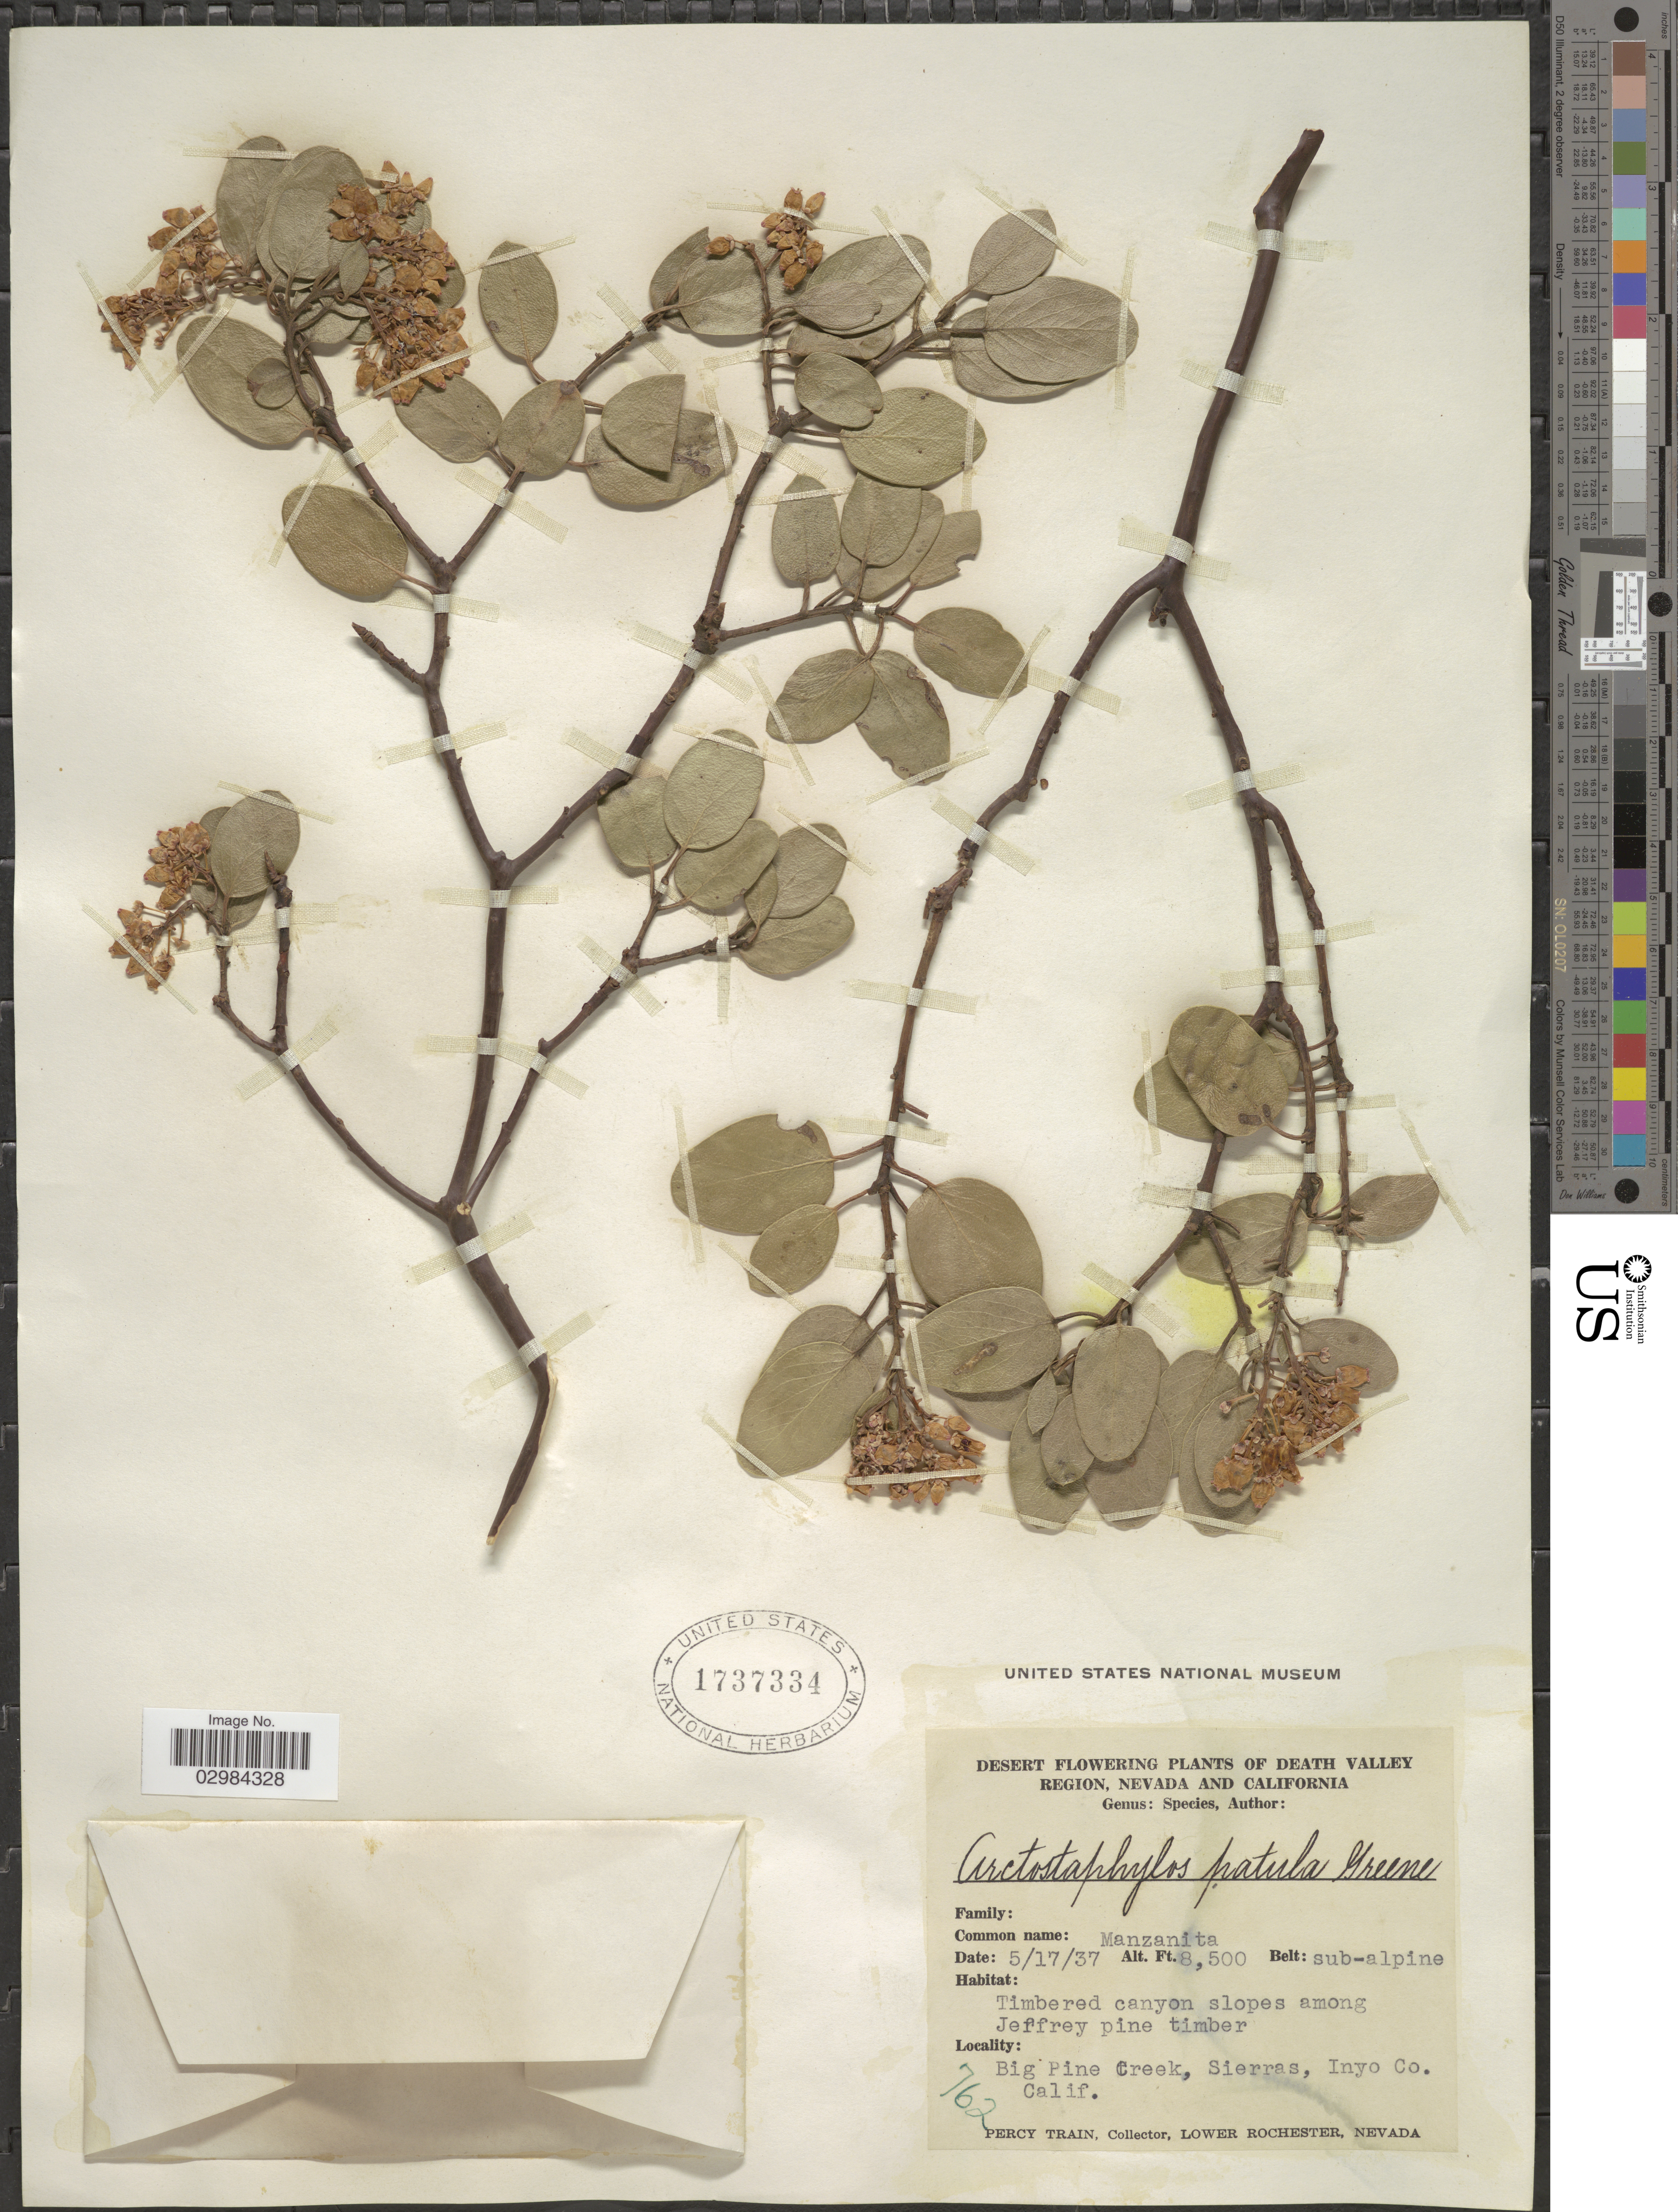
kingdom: Plantae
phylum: Tracheophyta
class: Magnoliopsida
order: Ericales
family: Ericaceae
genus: Arctostaphylos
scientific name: Arctostaphylos patula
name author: Greene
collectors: P. Train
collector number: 762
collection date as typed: Transcribed d/m/y: 17/5/37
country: United States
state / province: California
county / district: Inyo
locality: Death Valley Region, Timbered canyon slopes among Jeffrey pine timber, Big Pine Creek, Sierras, Inyo Co.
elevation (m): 2591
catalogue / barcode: US 1737334